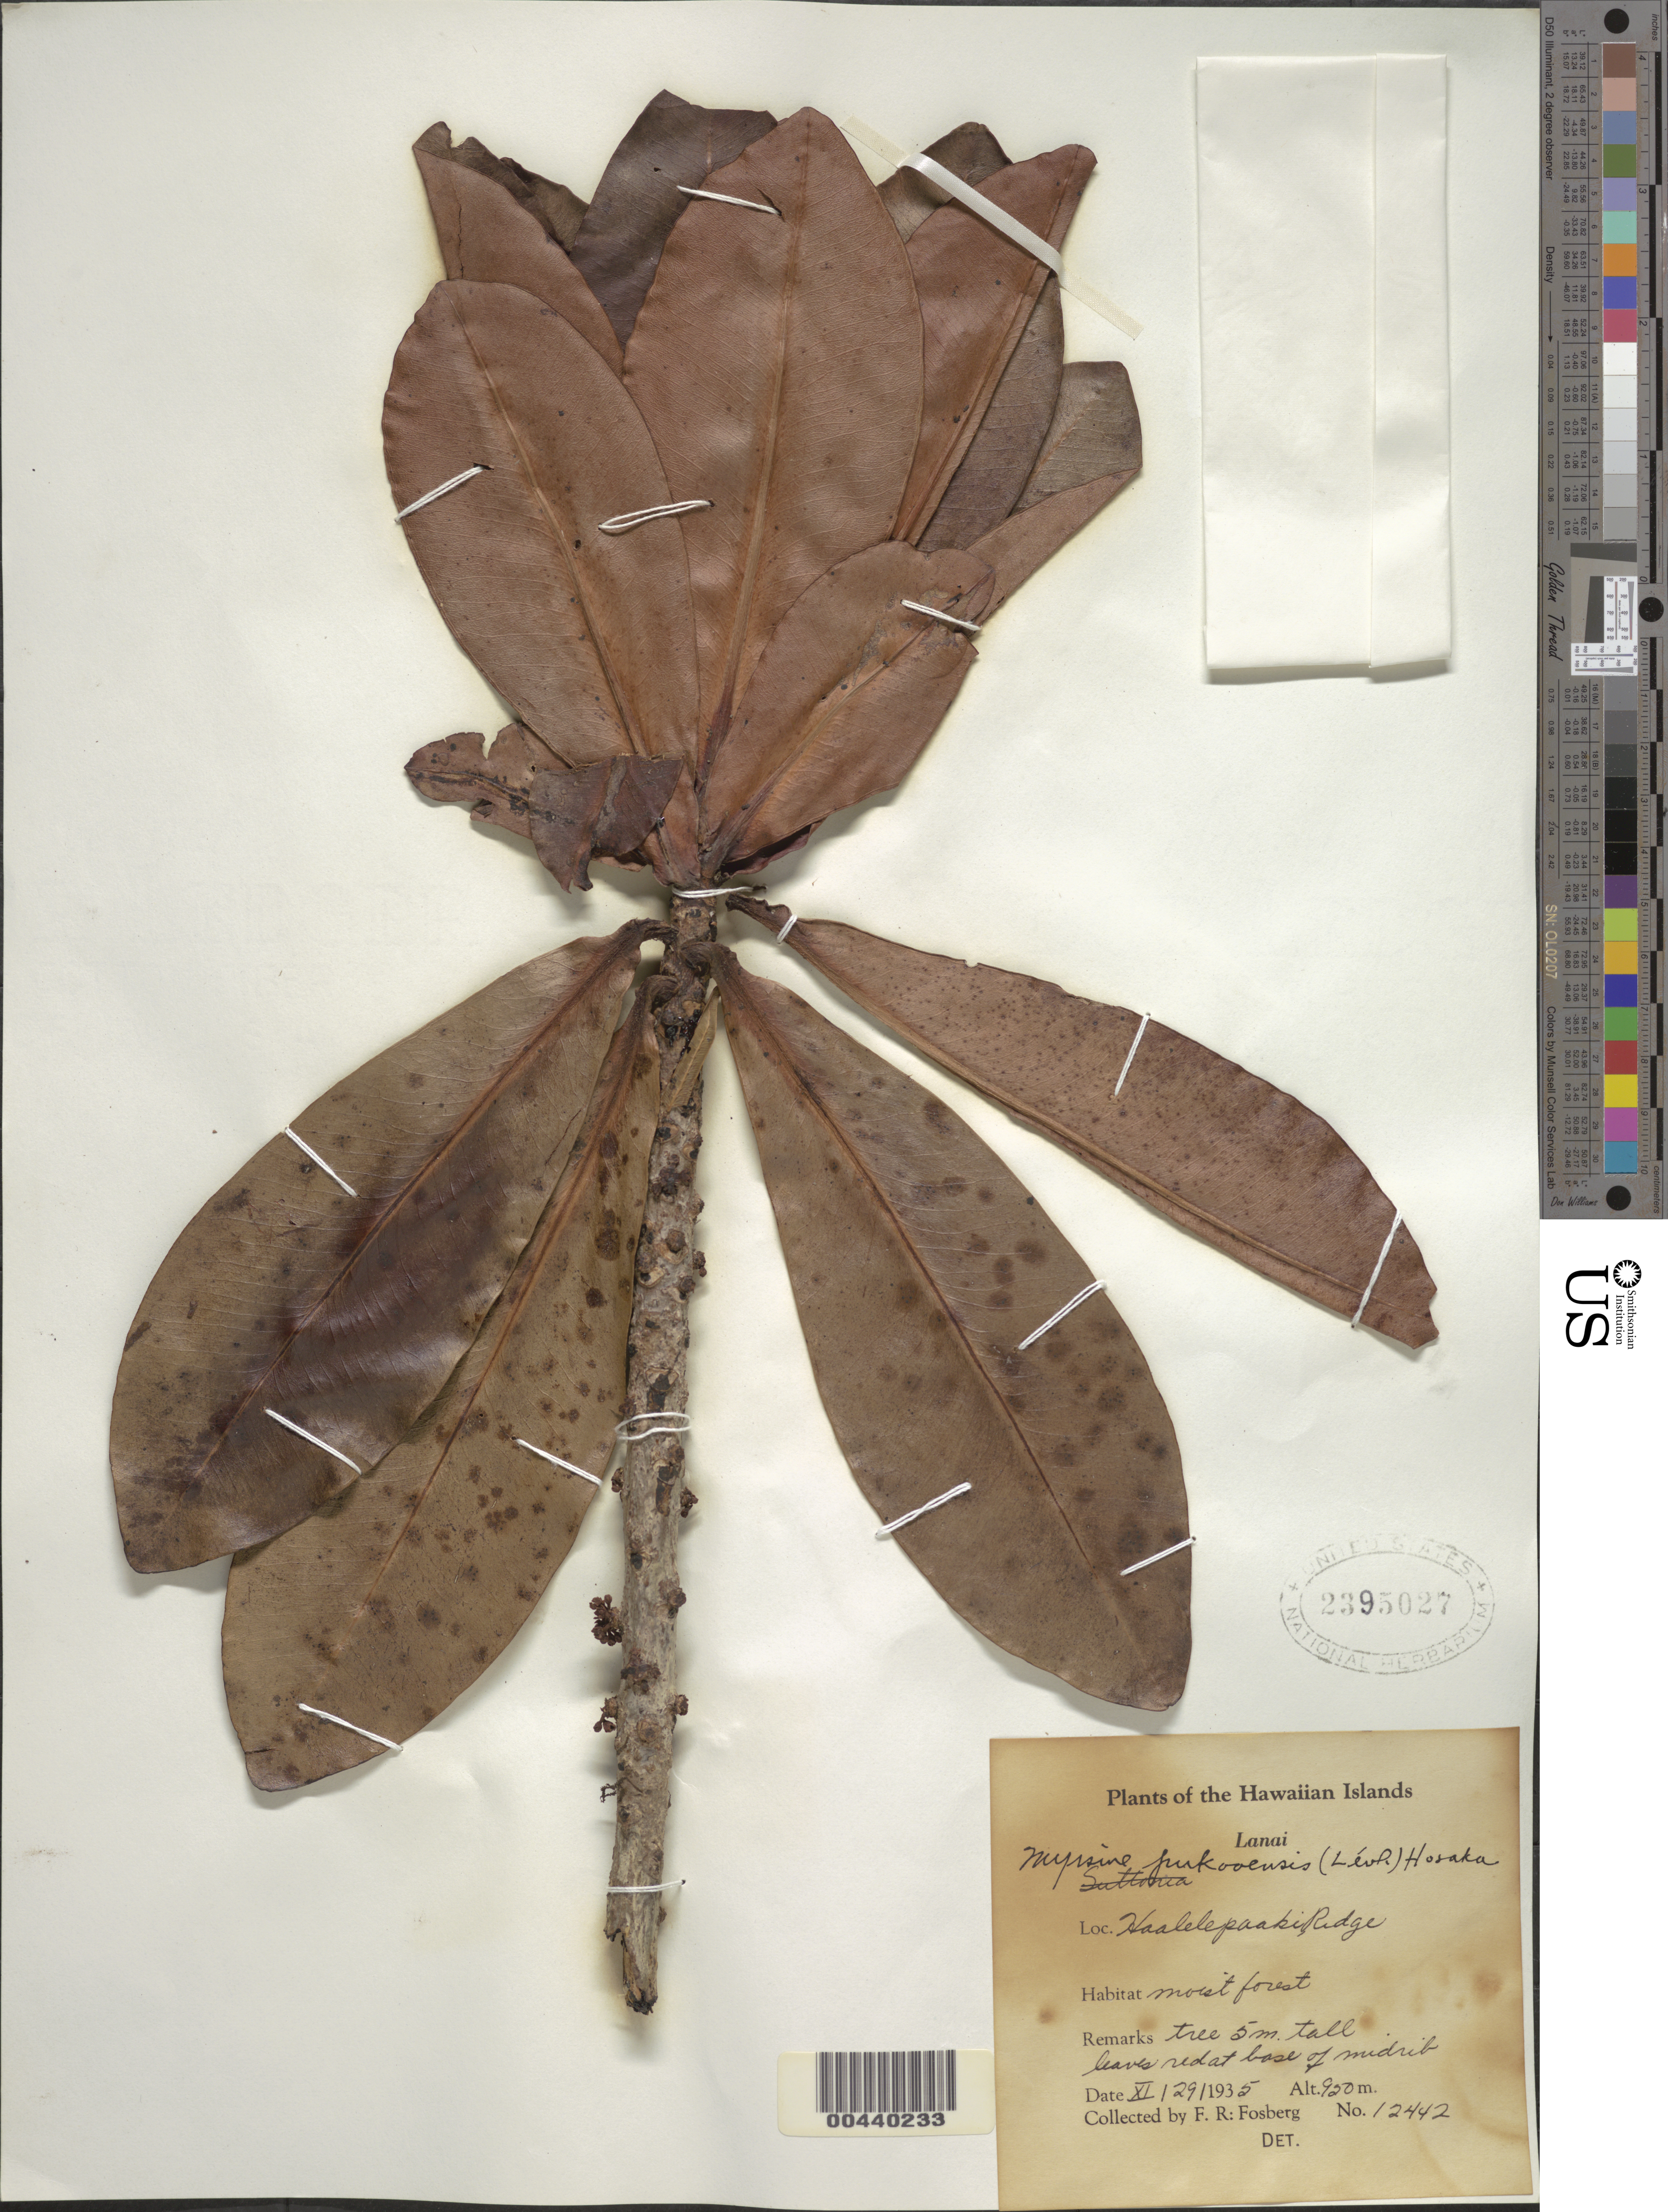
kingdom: Plantae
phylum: Tracheophyta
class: Magnoliopsida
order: Ericales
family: Primulaceae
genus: Myrsine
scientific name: Myrsine pukooensis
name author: (H. Lév.) Hosaka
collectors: F. R. Fosberg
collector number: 12442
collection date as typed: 29 Nov 1935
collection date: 1935-11-29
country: United States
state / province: Hawaii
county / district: Maui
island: Lana'i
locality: Haalelepaaki Ridge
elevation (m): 950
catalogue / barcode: US 2395027